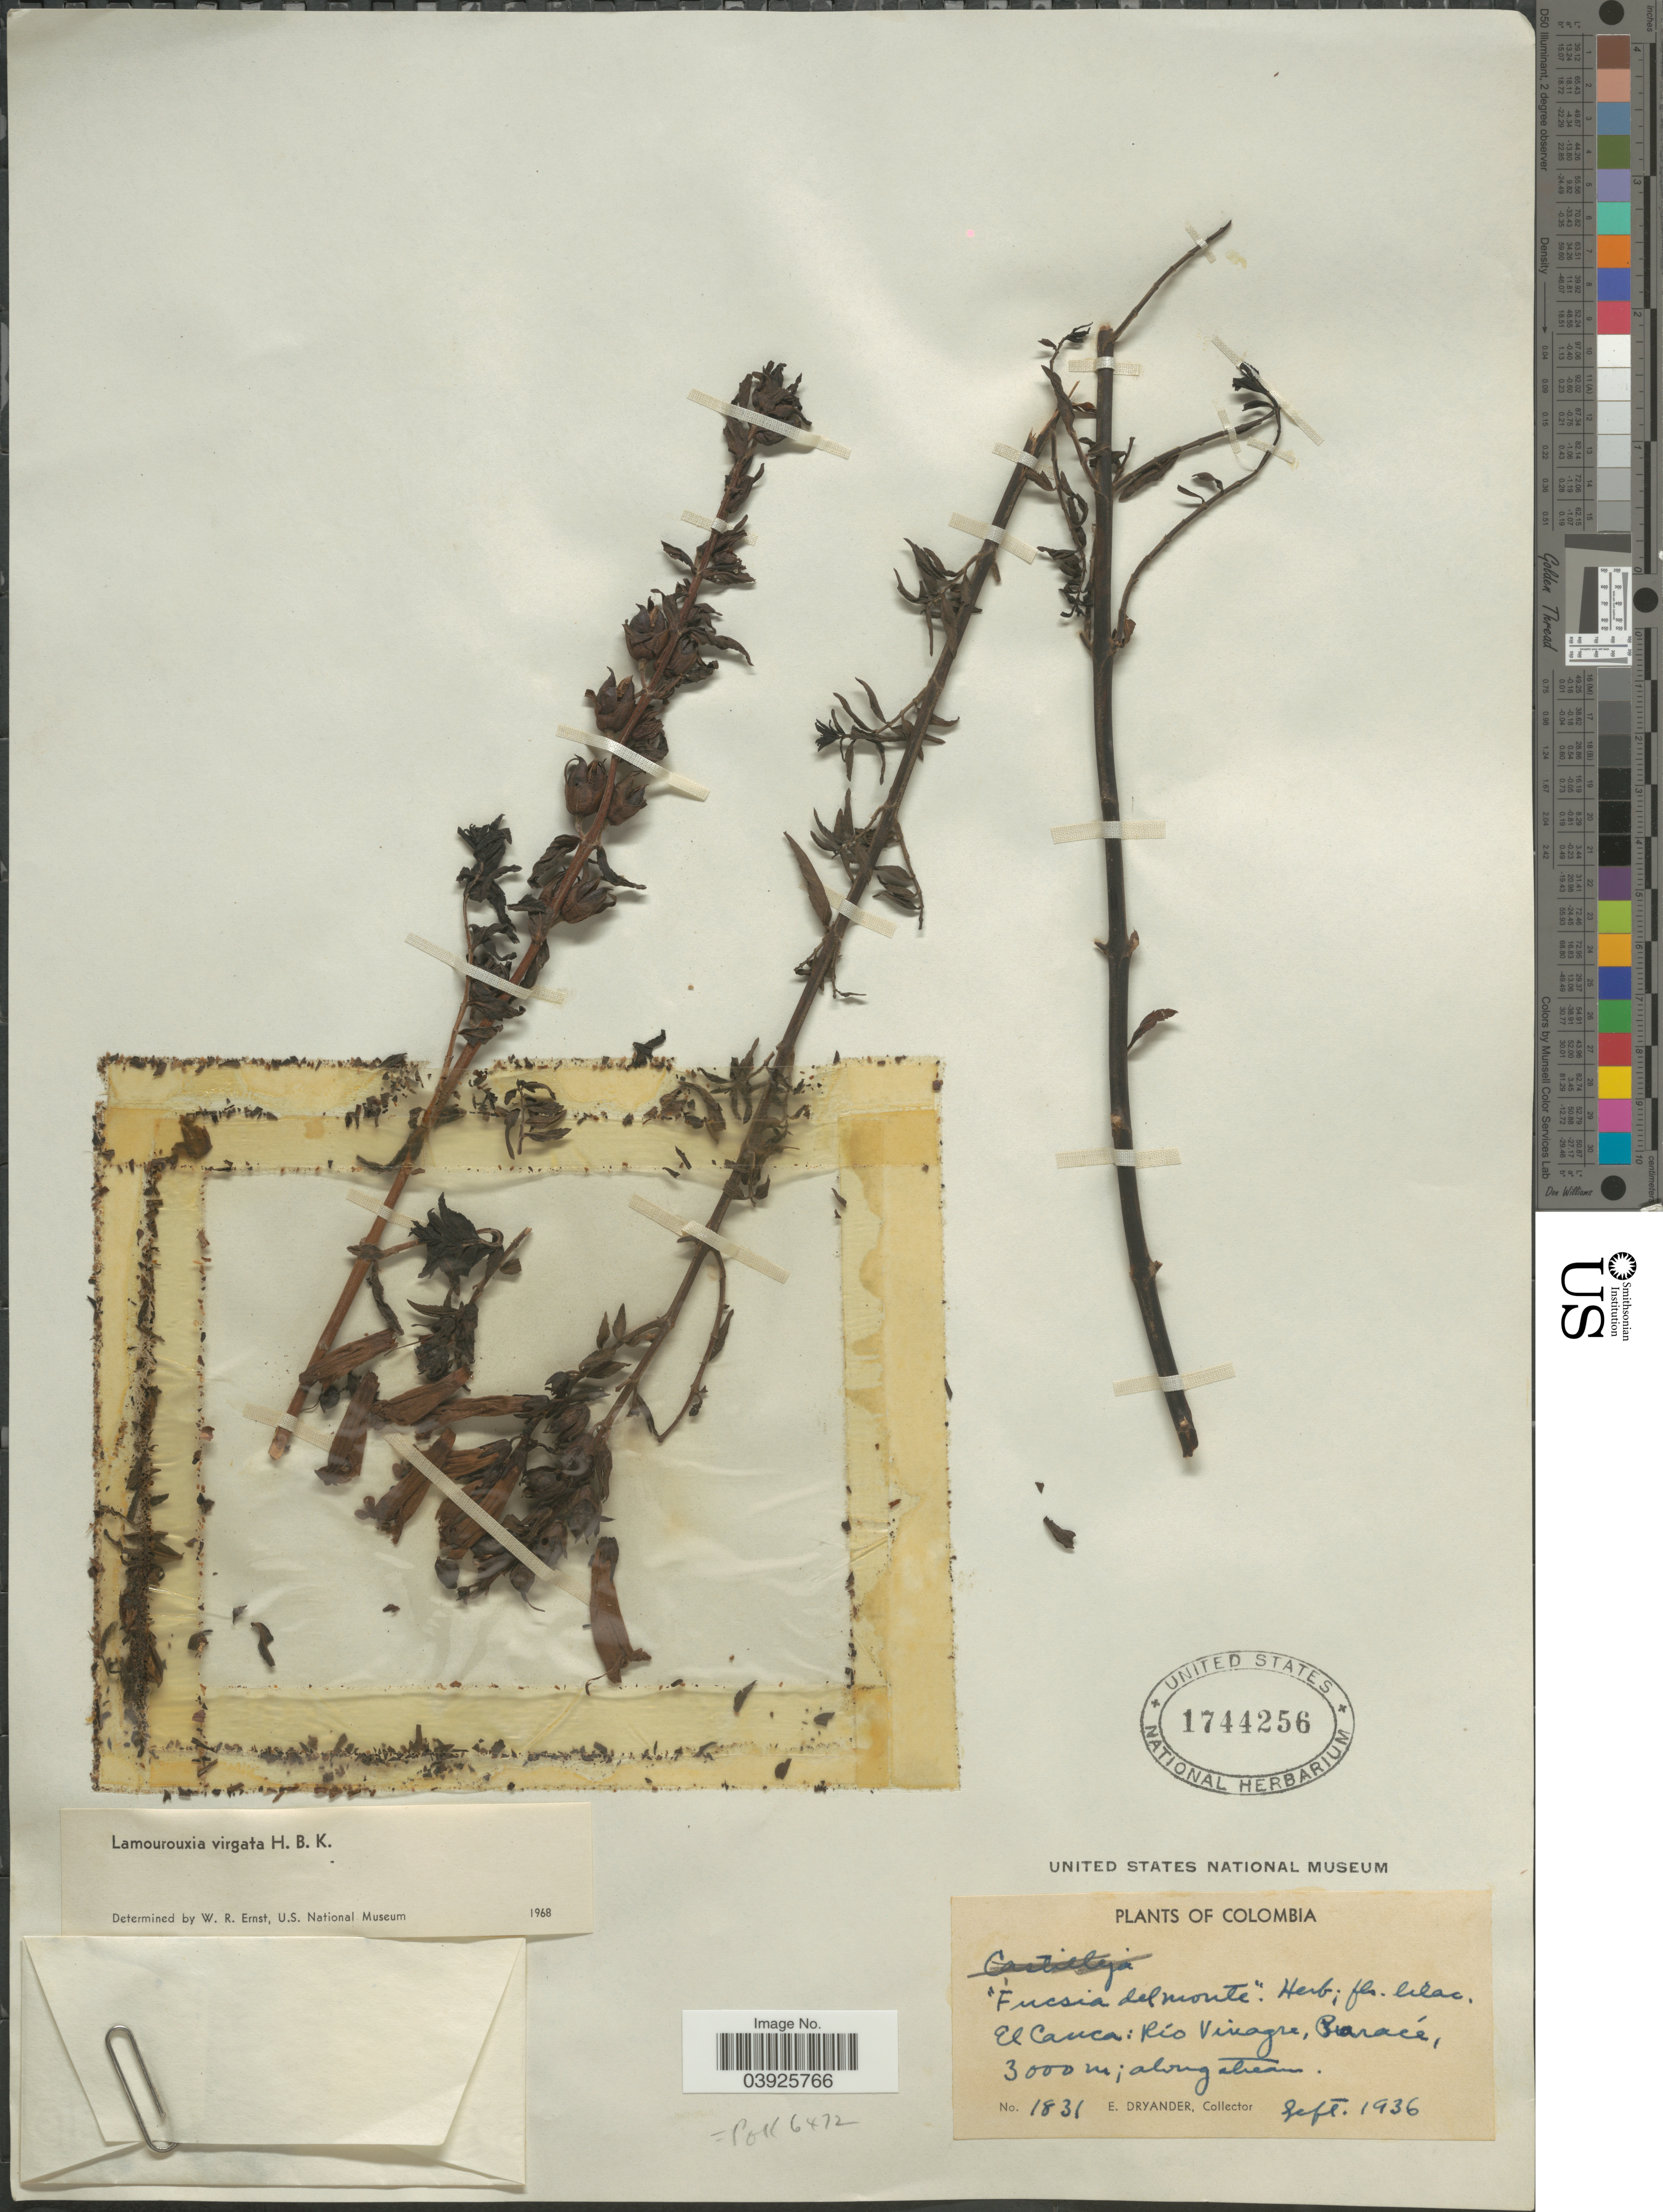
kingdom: Plantae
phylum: Tracheophyta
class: Magnoliopsida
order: Lamiales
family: Orobanchaceae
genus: Lamourouxia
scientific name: Lamourouxia virgata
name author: Kunth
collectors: E. Dryander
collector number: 1831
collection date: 1936-09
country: Colombia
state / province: Cauca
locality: El Cauca: Río Vinagre, Puracé, along stream.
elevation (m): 3000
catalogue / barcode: US 1744256